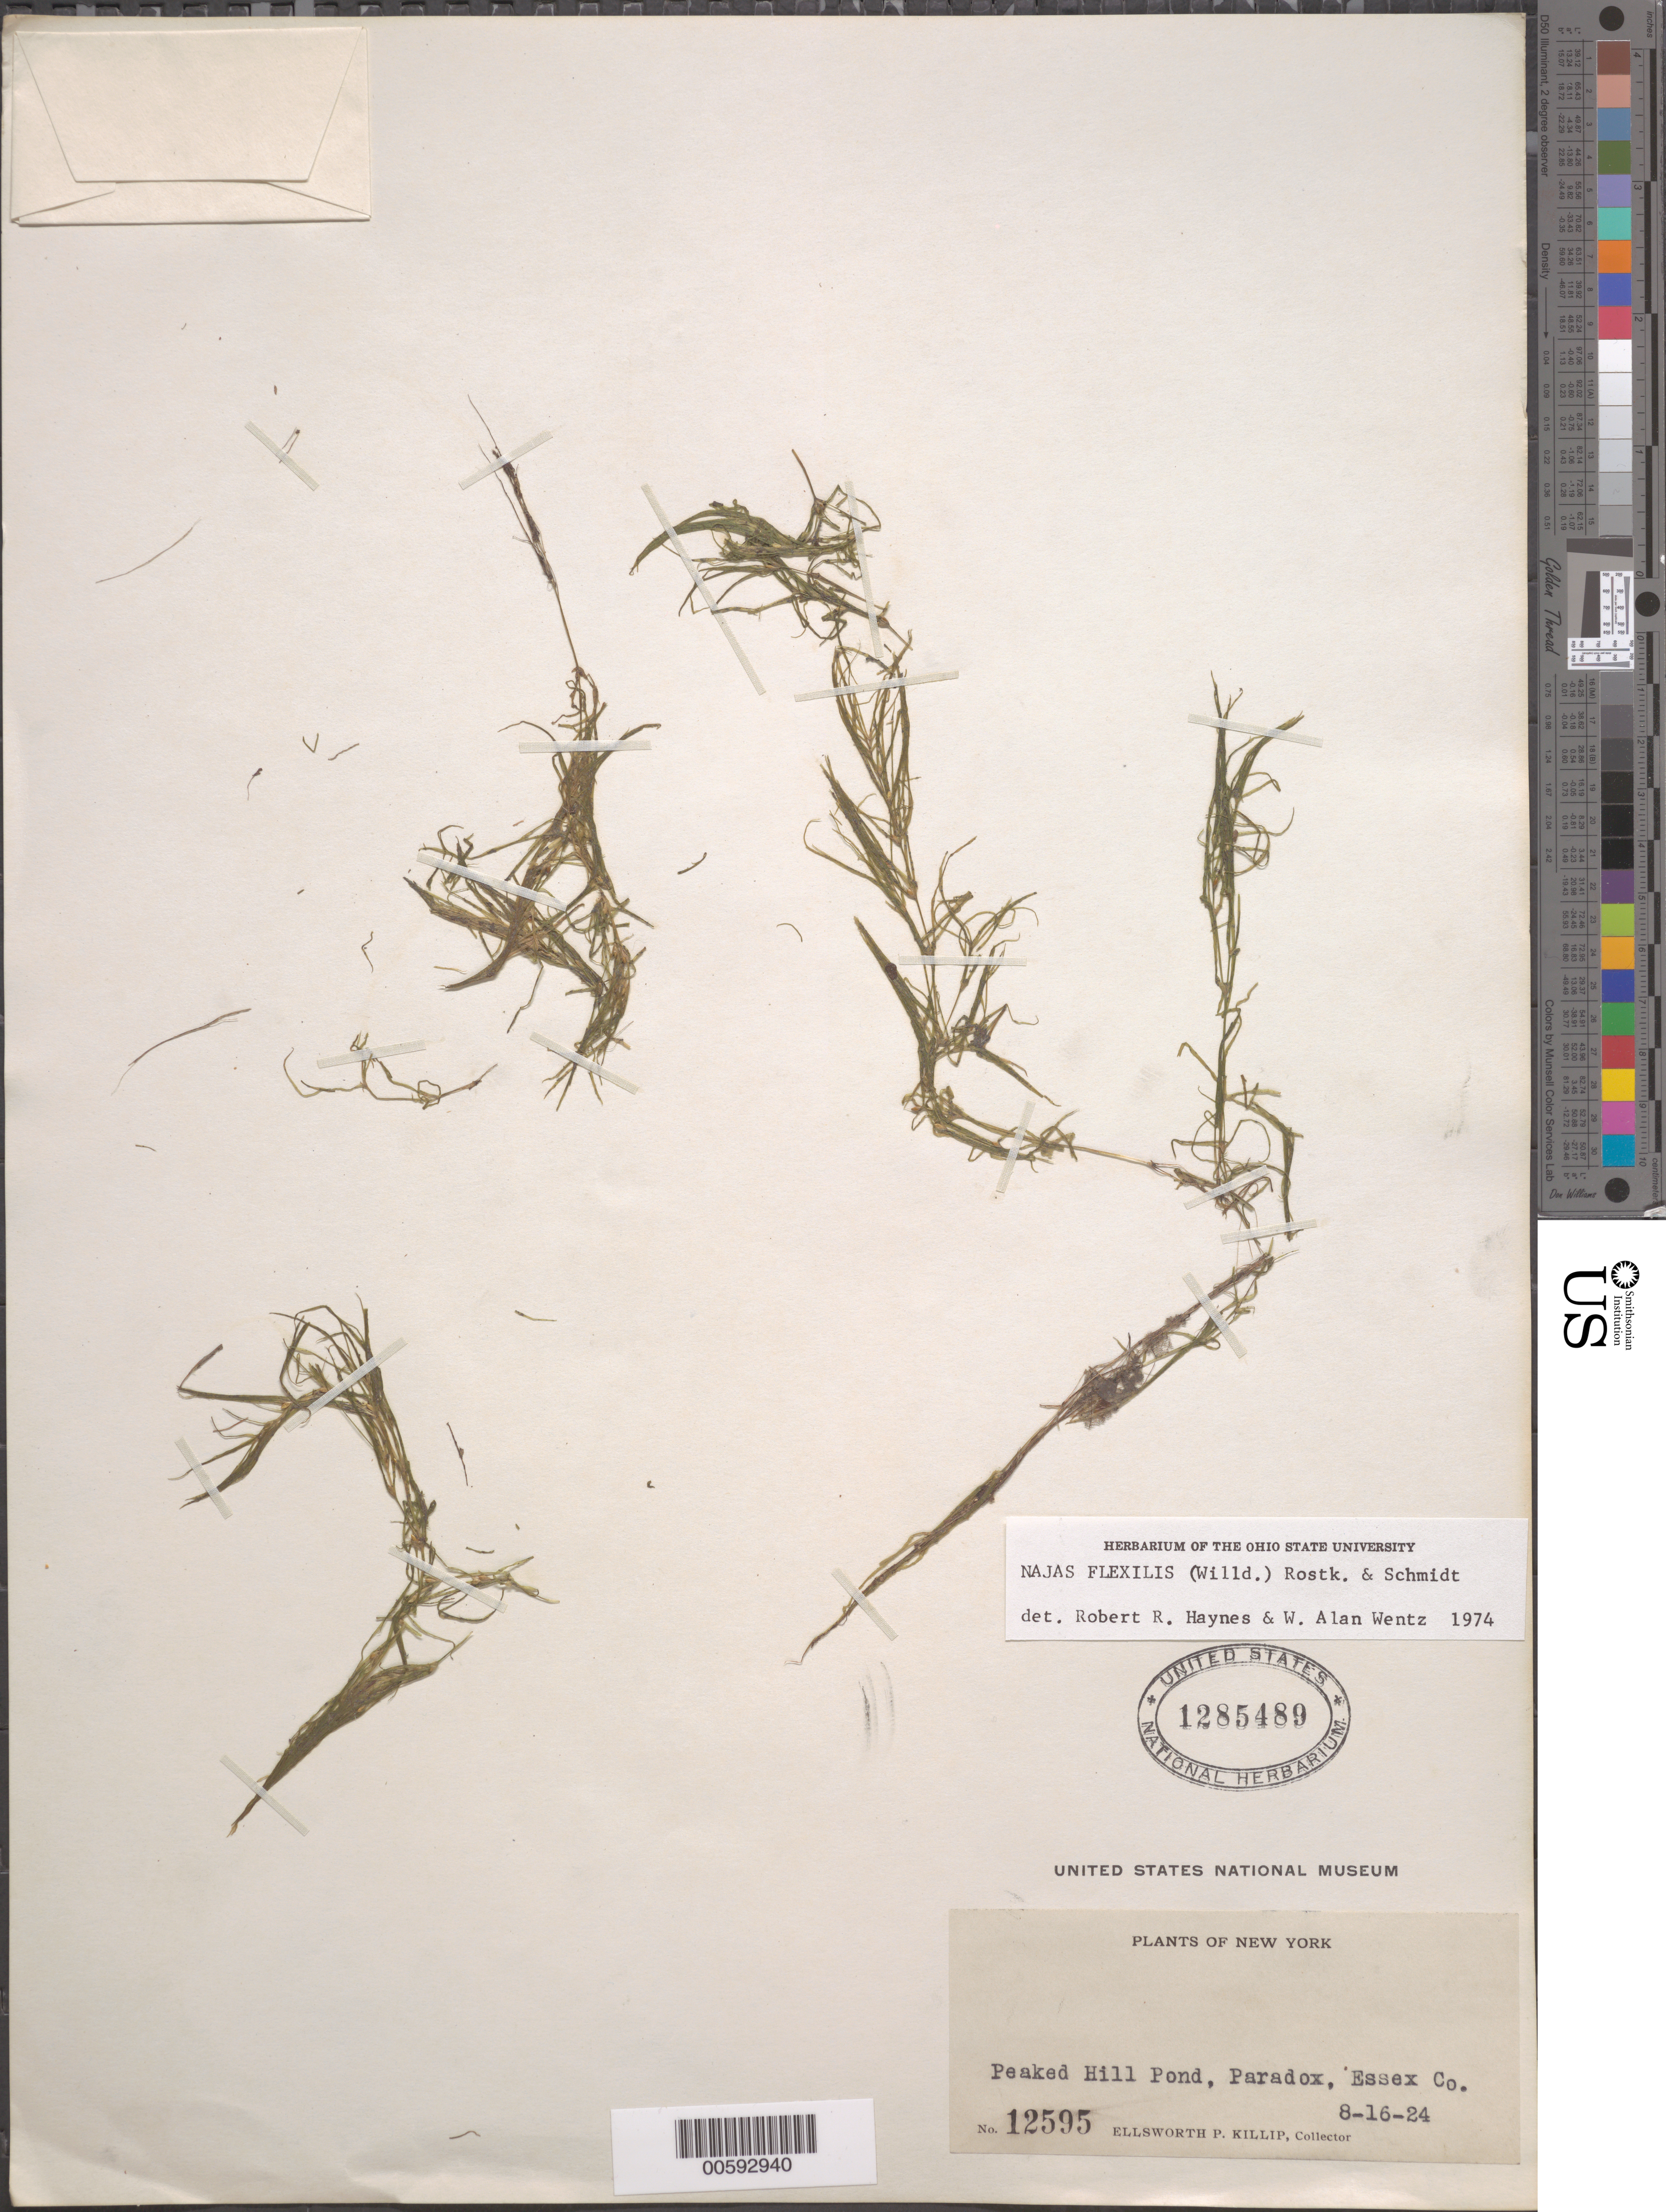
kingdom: Plantae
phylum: Tracheophyta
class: Liliopsida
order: Alismatales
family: Hydrocharitaceae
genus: Najas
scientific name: Najas flexilis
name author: (Willd.) Rostk. & Schmidt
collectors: E. P. Killip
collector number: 12595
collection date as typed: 16 Aug 1924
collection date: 1924-08-16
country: United States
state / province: New York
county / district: Essex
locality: Peaked Hill Pond, Paradox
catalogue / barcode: US 1285489